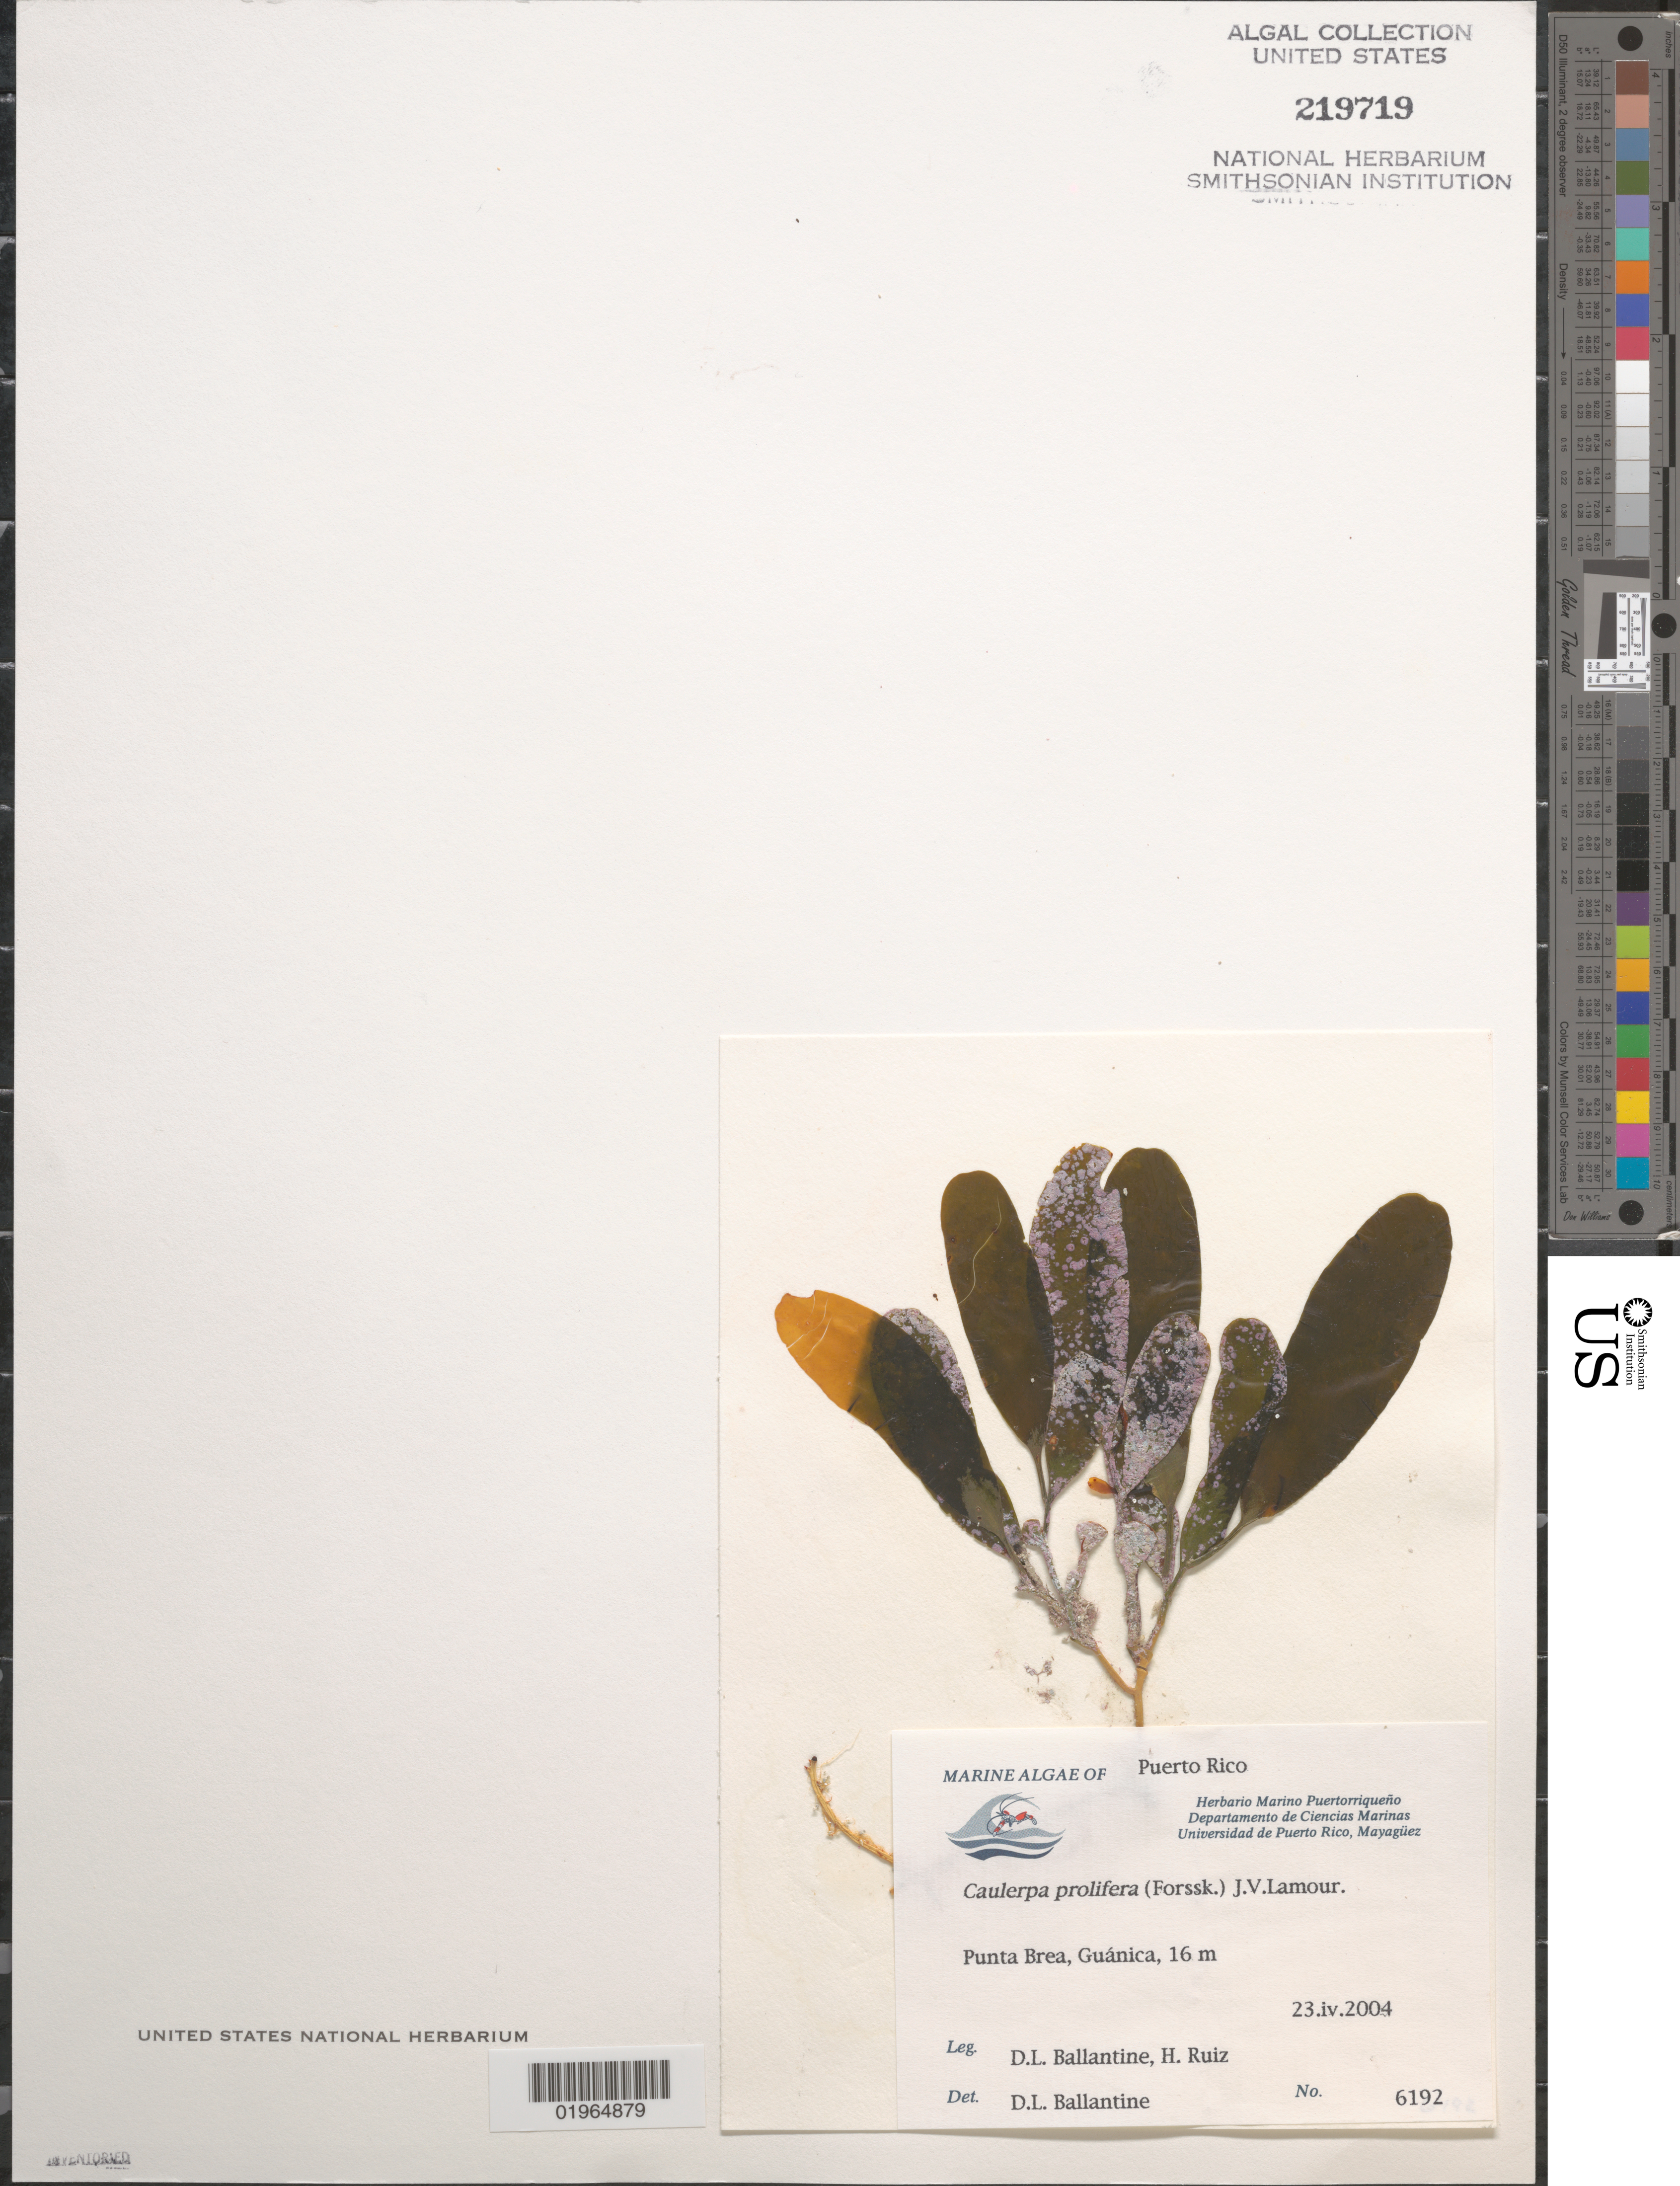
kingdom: Plantae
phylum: Chlorophyta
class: Ulvophyceae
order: Bryopsidales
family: Caulerpaceae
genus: Caulerpa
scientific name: Caulerpa prolifera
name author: (Forssk.) J.V.Lamouroux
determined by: Ballantine, D. L.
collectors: D.L. Ballantine & H. Ruiz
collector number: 6192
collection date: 2004-04-23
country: Puerto Rico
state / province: Guanica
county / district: Punta Brea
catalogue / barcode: US 219719